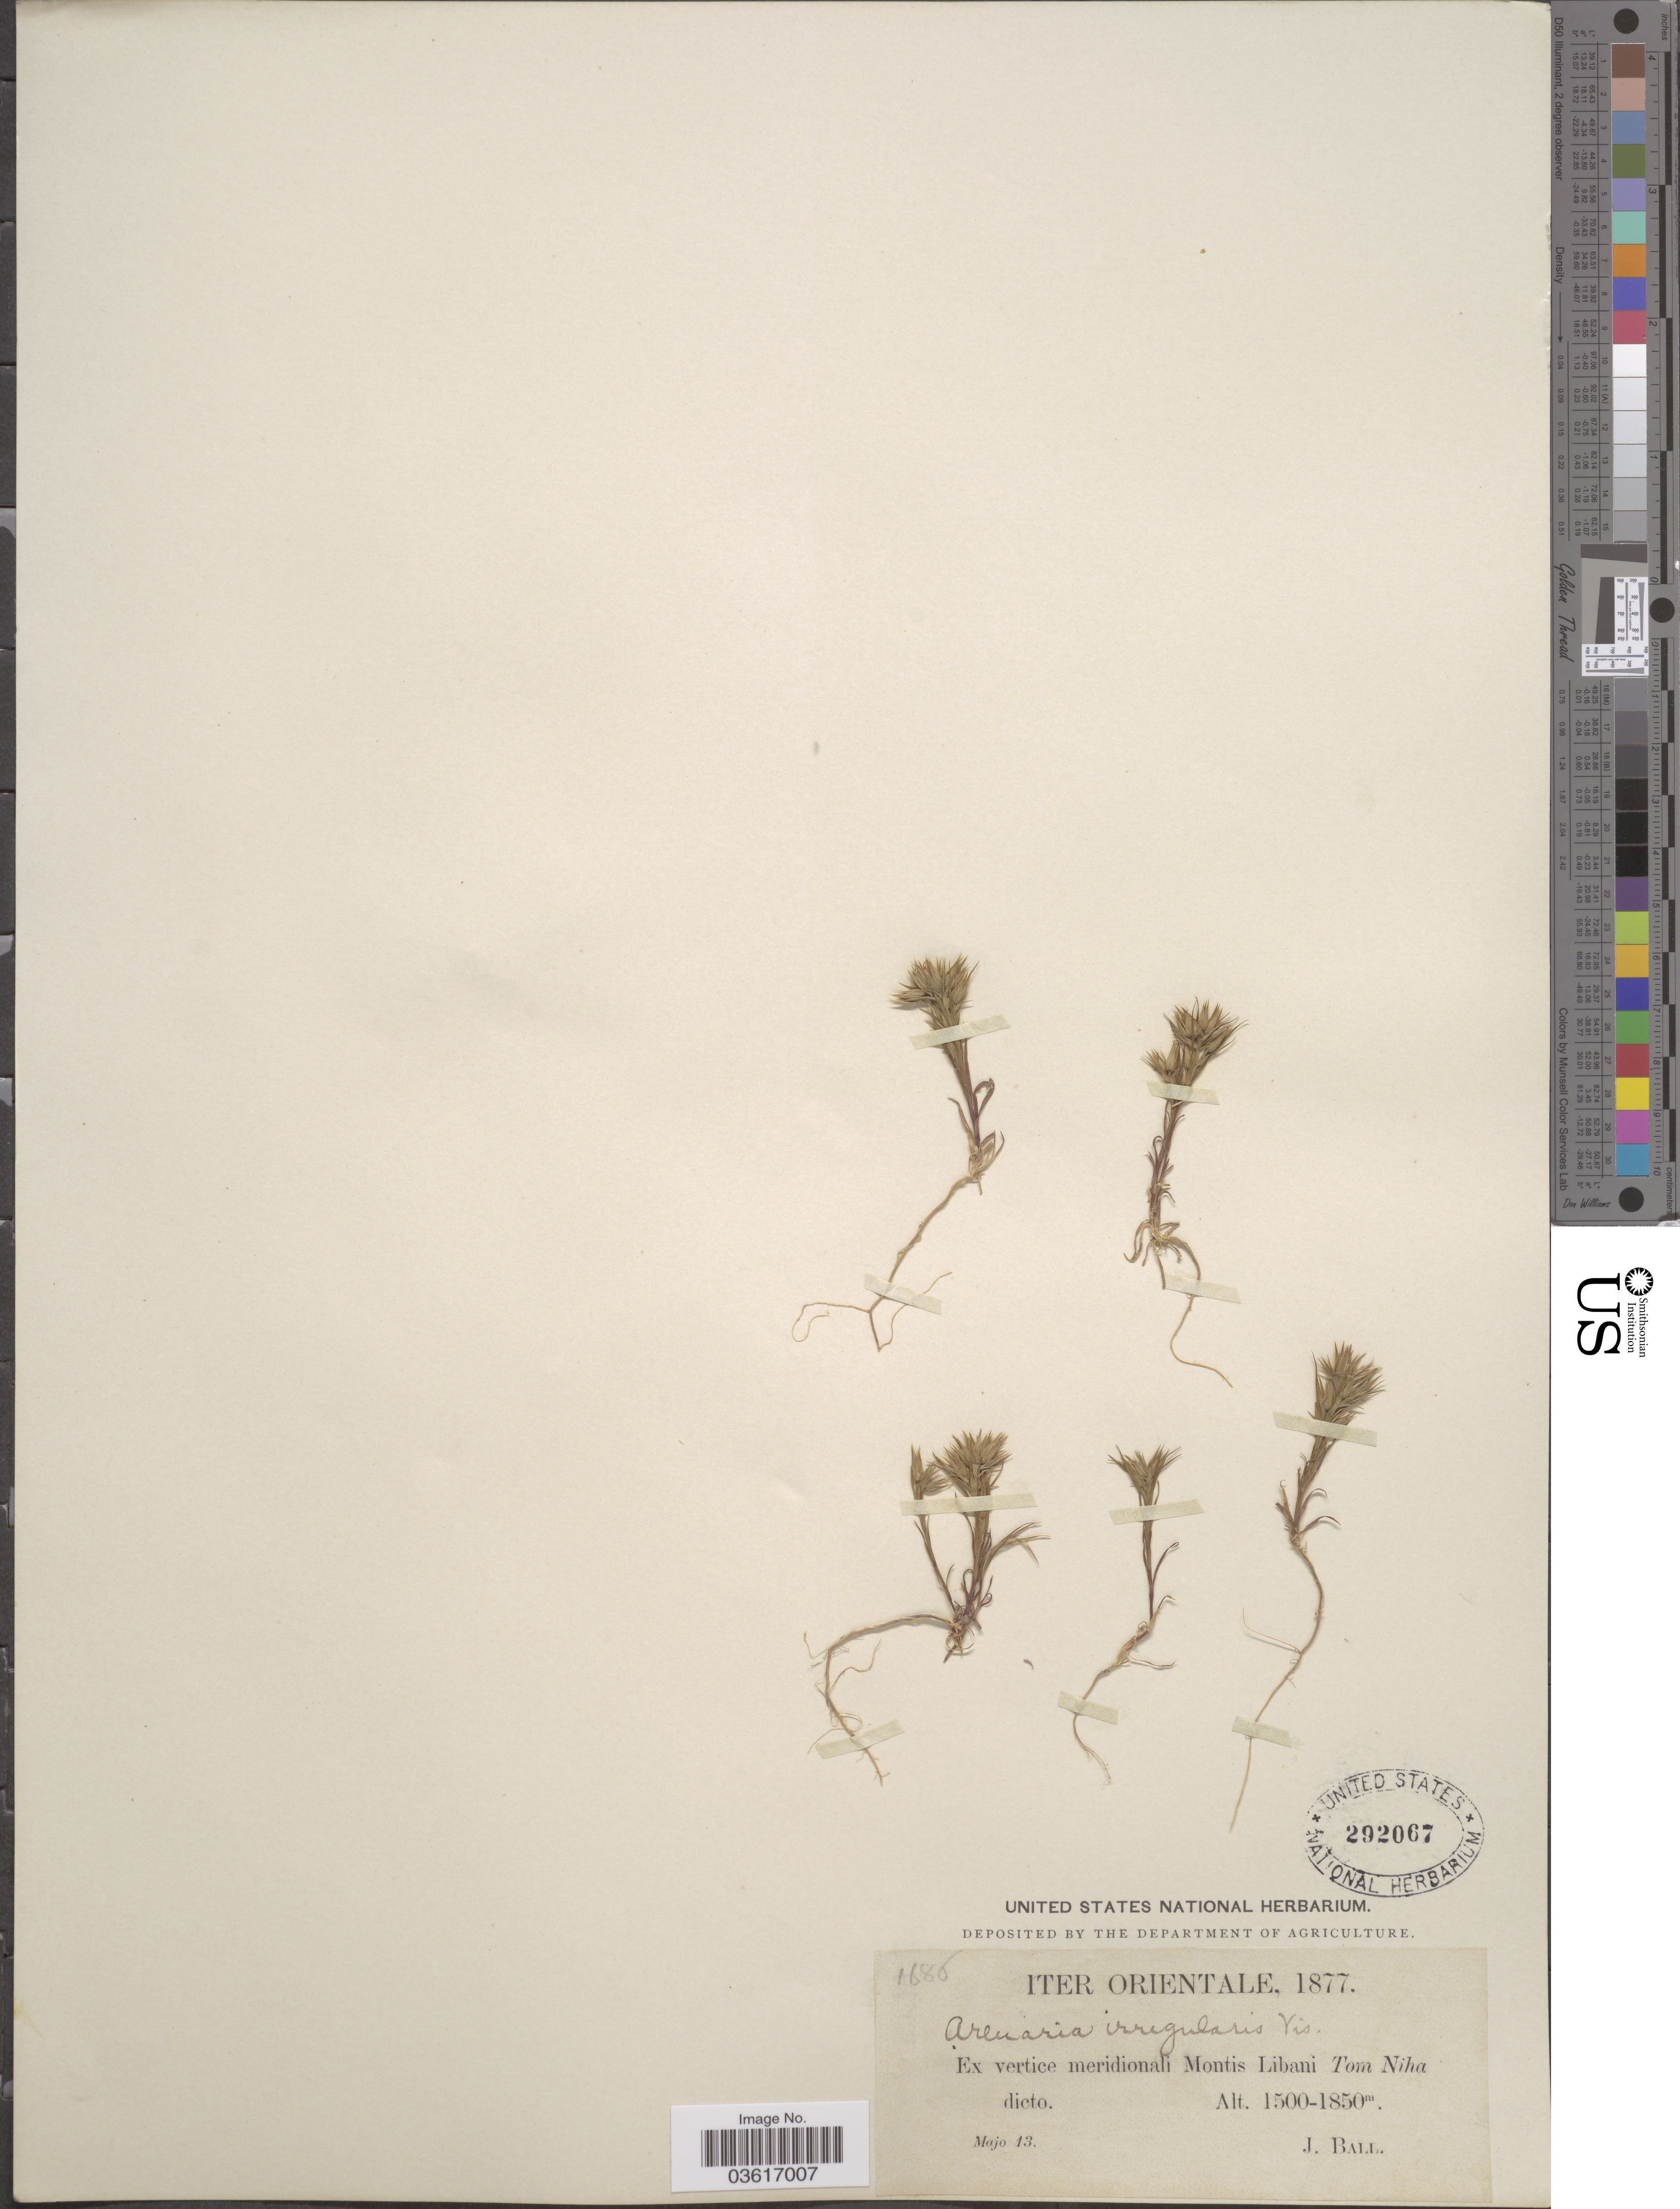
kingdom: Plantae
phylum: Tracheophyta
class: Magnoliopsida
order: Caryophyllales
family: Caryophyllaceae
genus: Minuartia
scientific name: Minuartia globulosa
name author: (Labill.) Schinz & Thell.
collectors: J. Ball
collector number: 1686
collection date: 1877-05-13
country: Lebanon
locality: Orientale. Ex vertice meridionali Montis Libani Tom Niha dicto.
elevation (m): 1500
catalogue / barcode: US 292067